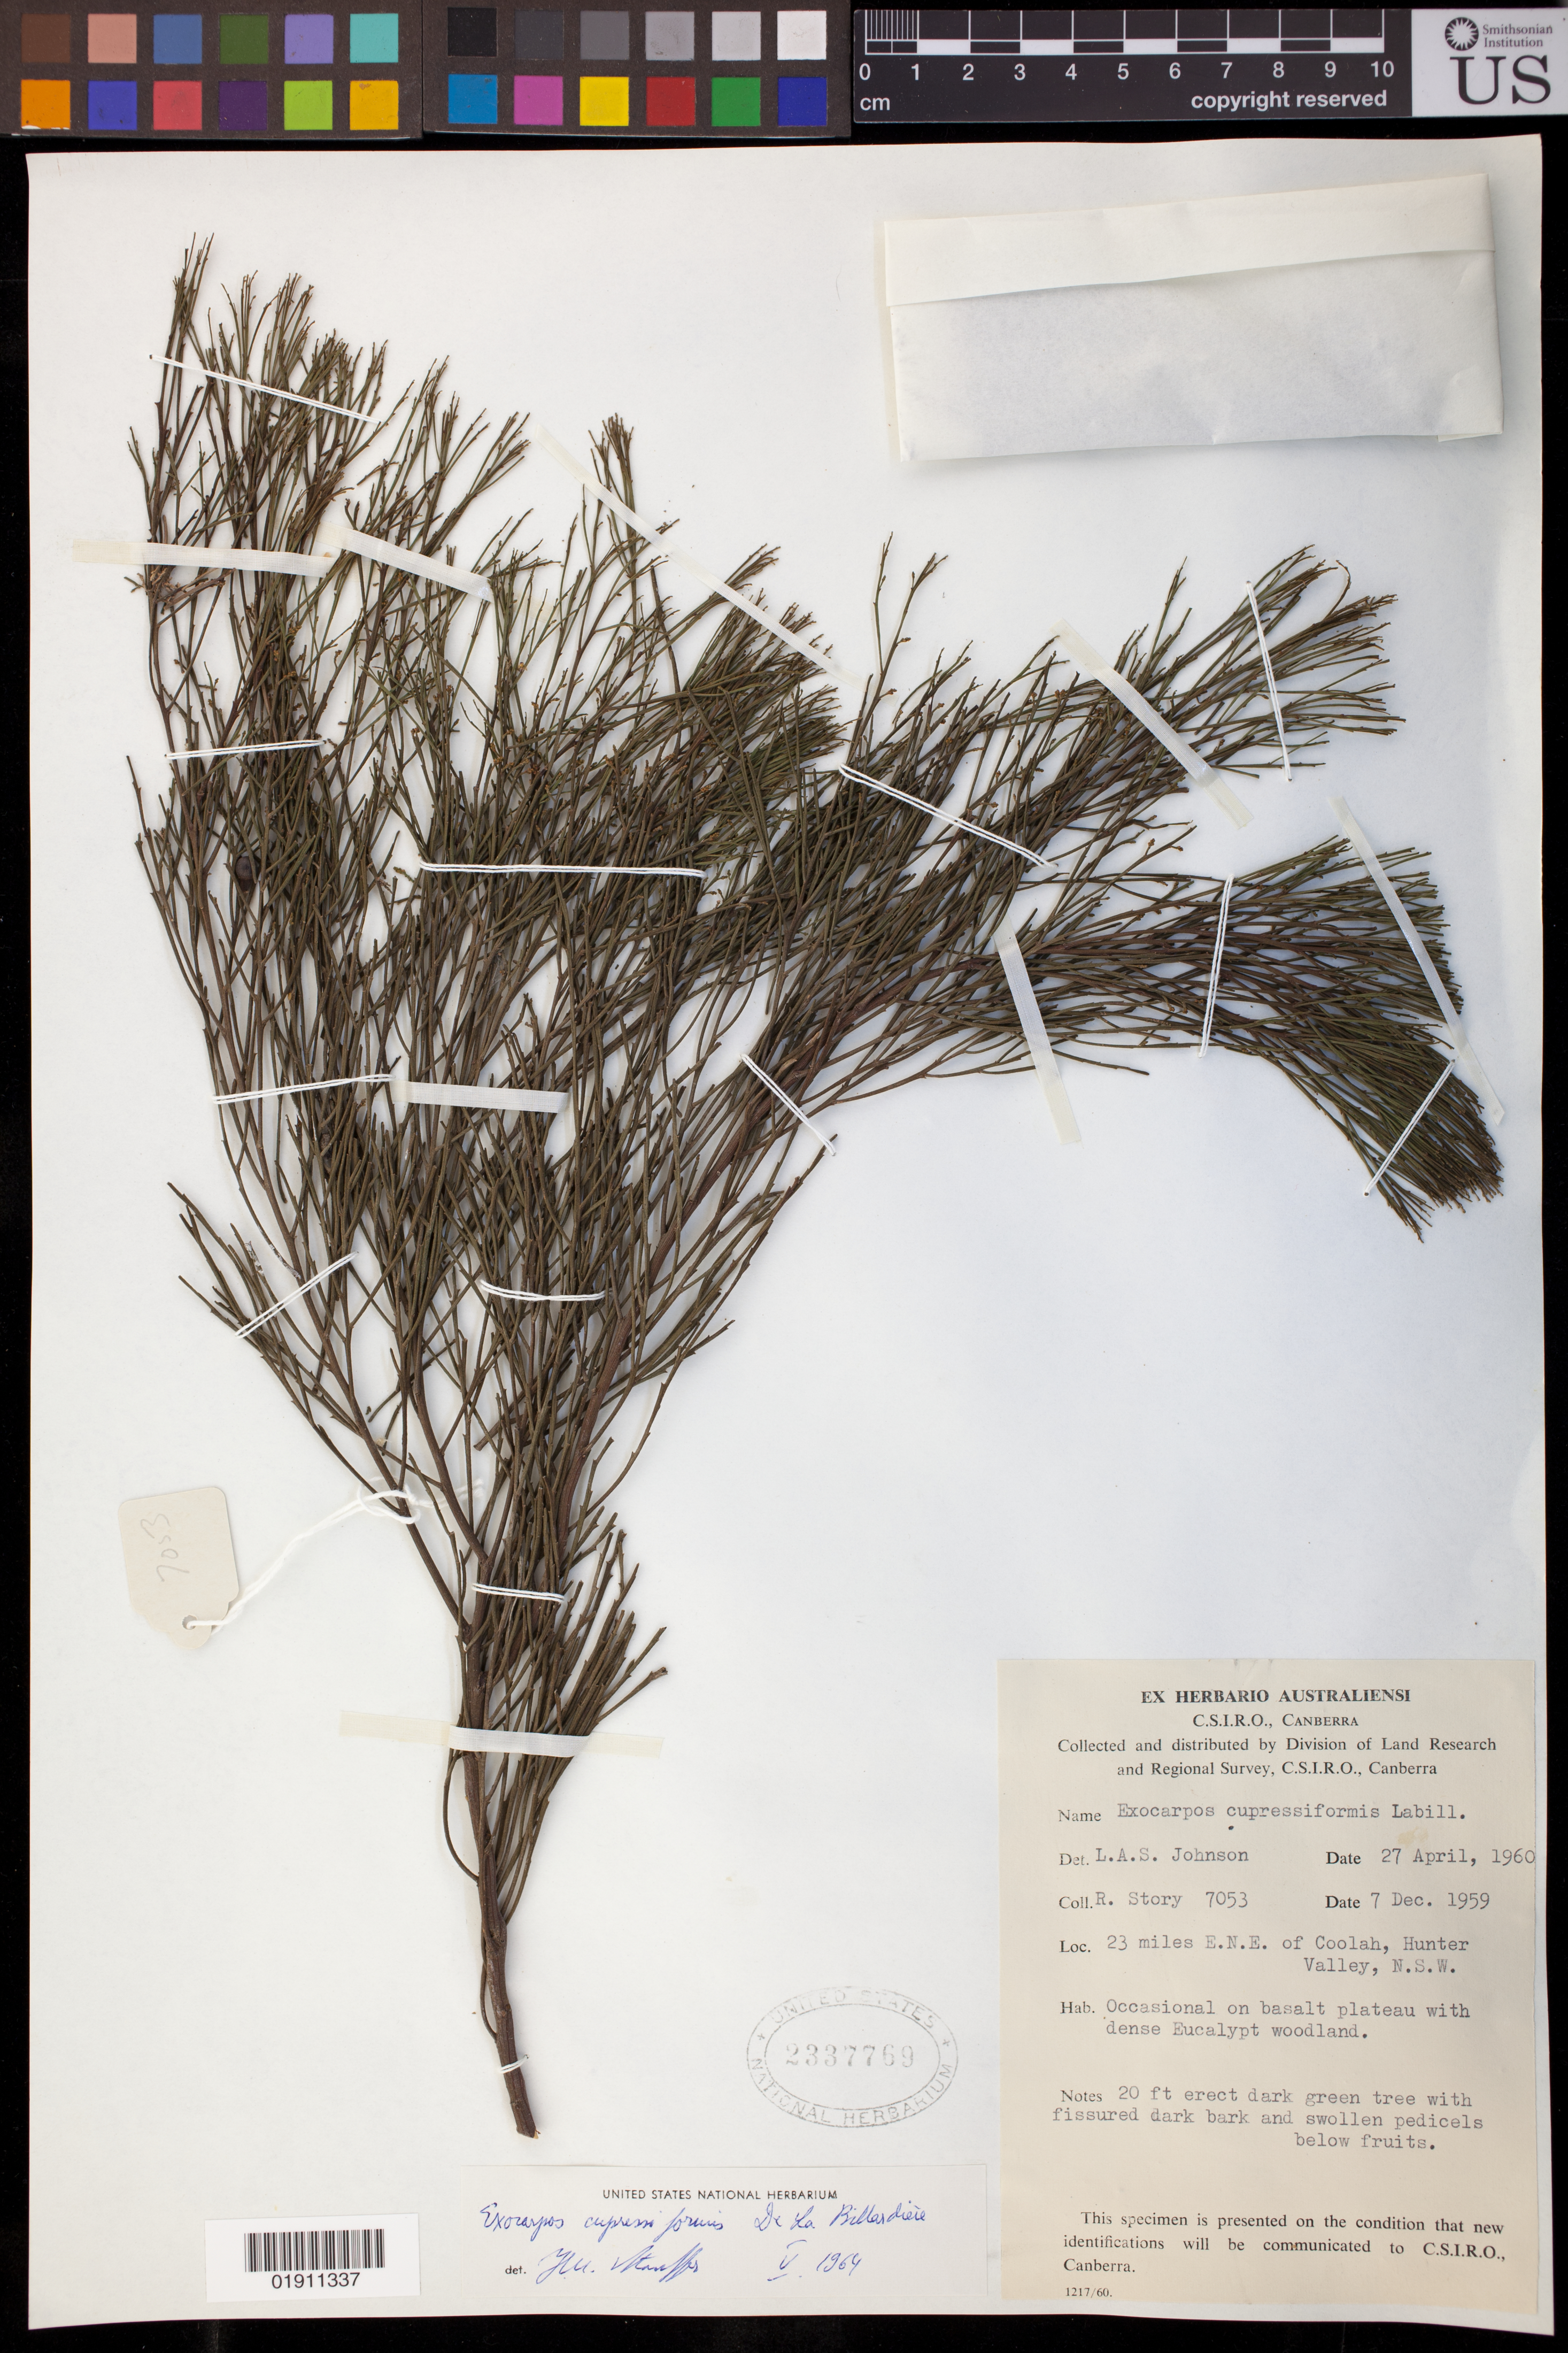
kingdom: Plantae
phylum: Tracheophyta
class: Magnoliopsida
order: Santalales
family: Santalaceae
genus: Exocarpos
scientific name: Exocarpos cupressiformis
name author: Labill.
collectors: R. Story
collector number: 7053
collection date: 1959-12-07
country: Australia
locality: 23 miles E.N.E. of Coolah, Hunter Valley, N.S.W.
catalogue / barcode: US 2337769